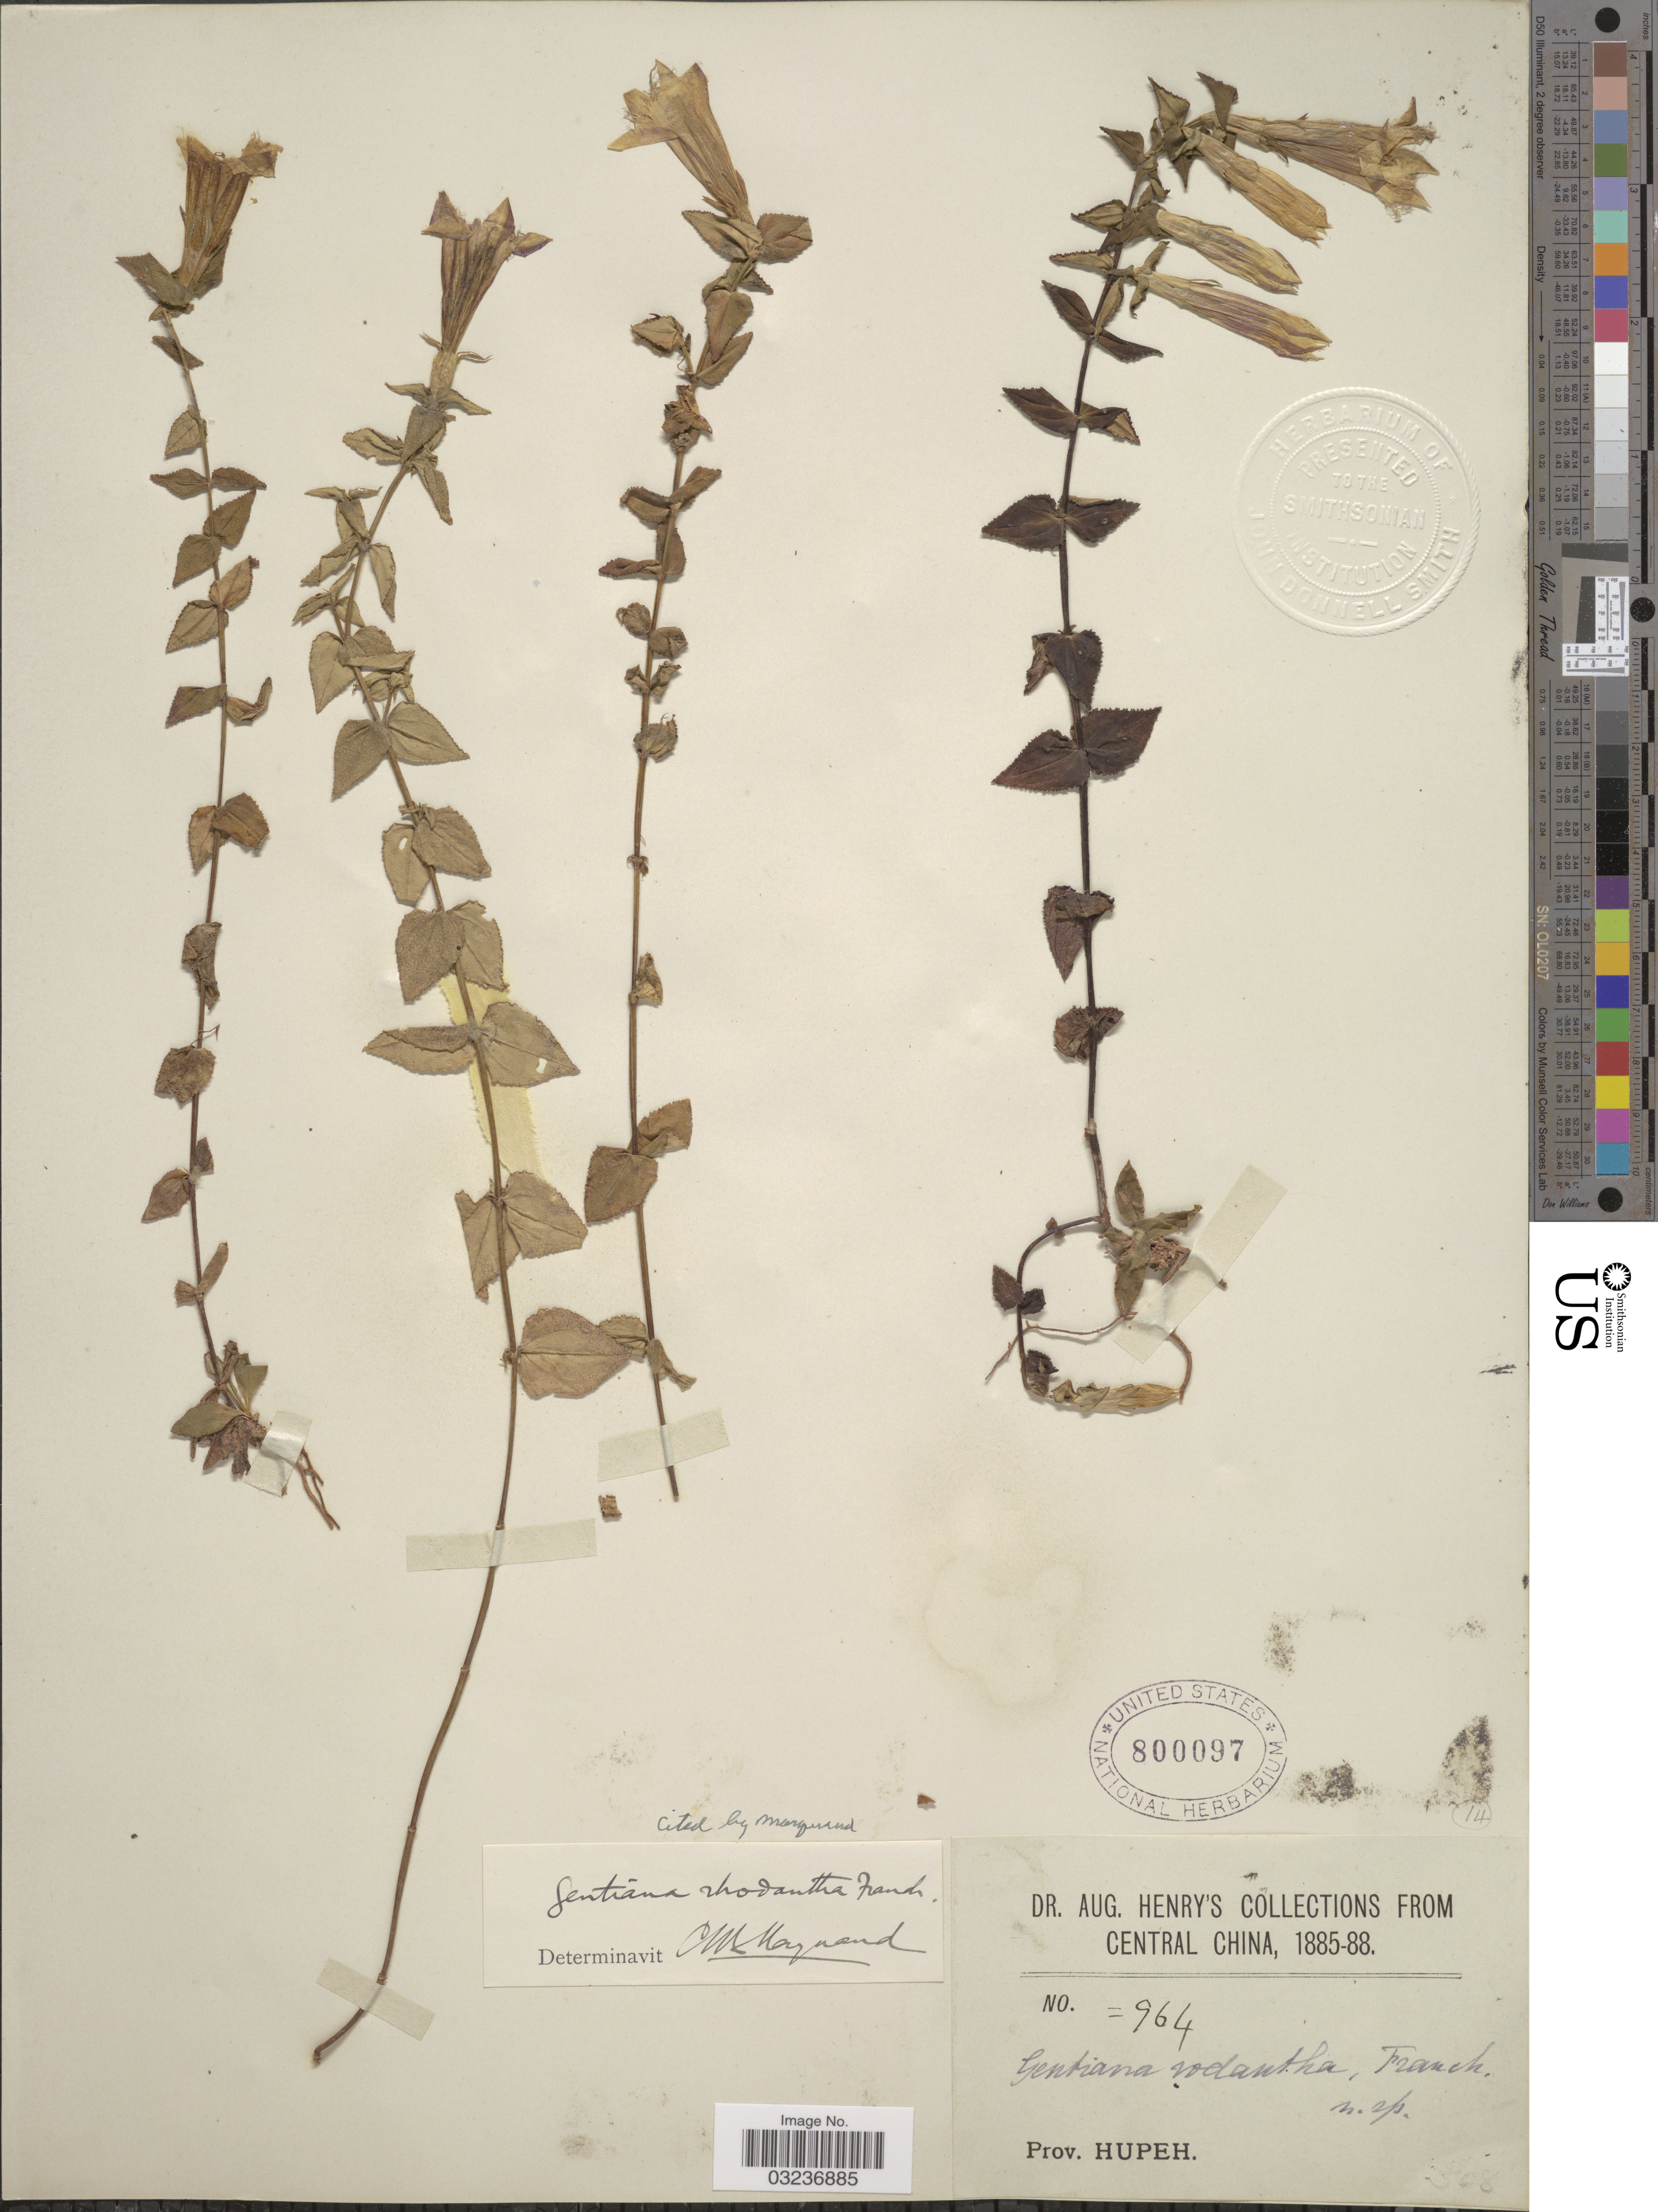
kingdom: Plantae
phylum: Tracheophyta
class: Magnoliopsida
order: Gentianales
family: Gentianaceae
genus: Gentiana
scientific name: Gentiana rhodantha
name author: Franch. ex Hemsl.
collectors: A. Henry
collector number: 964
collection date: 1885/1888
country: China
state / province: Hubei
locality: Central China, Prov. Hupeh.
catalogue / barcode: US 800097